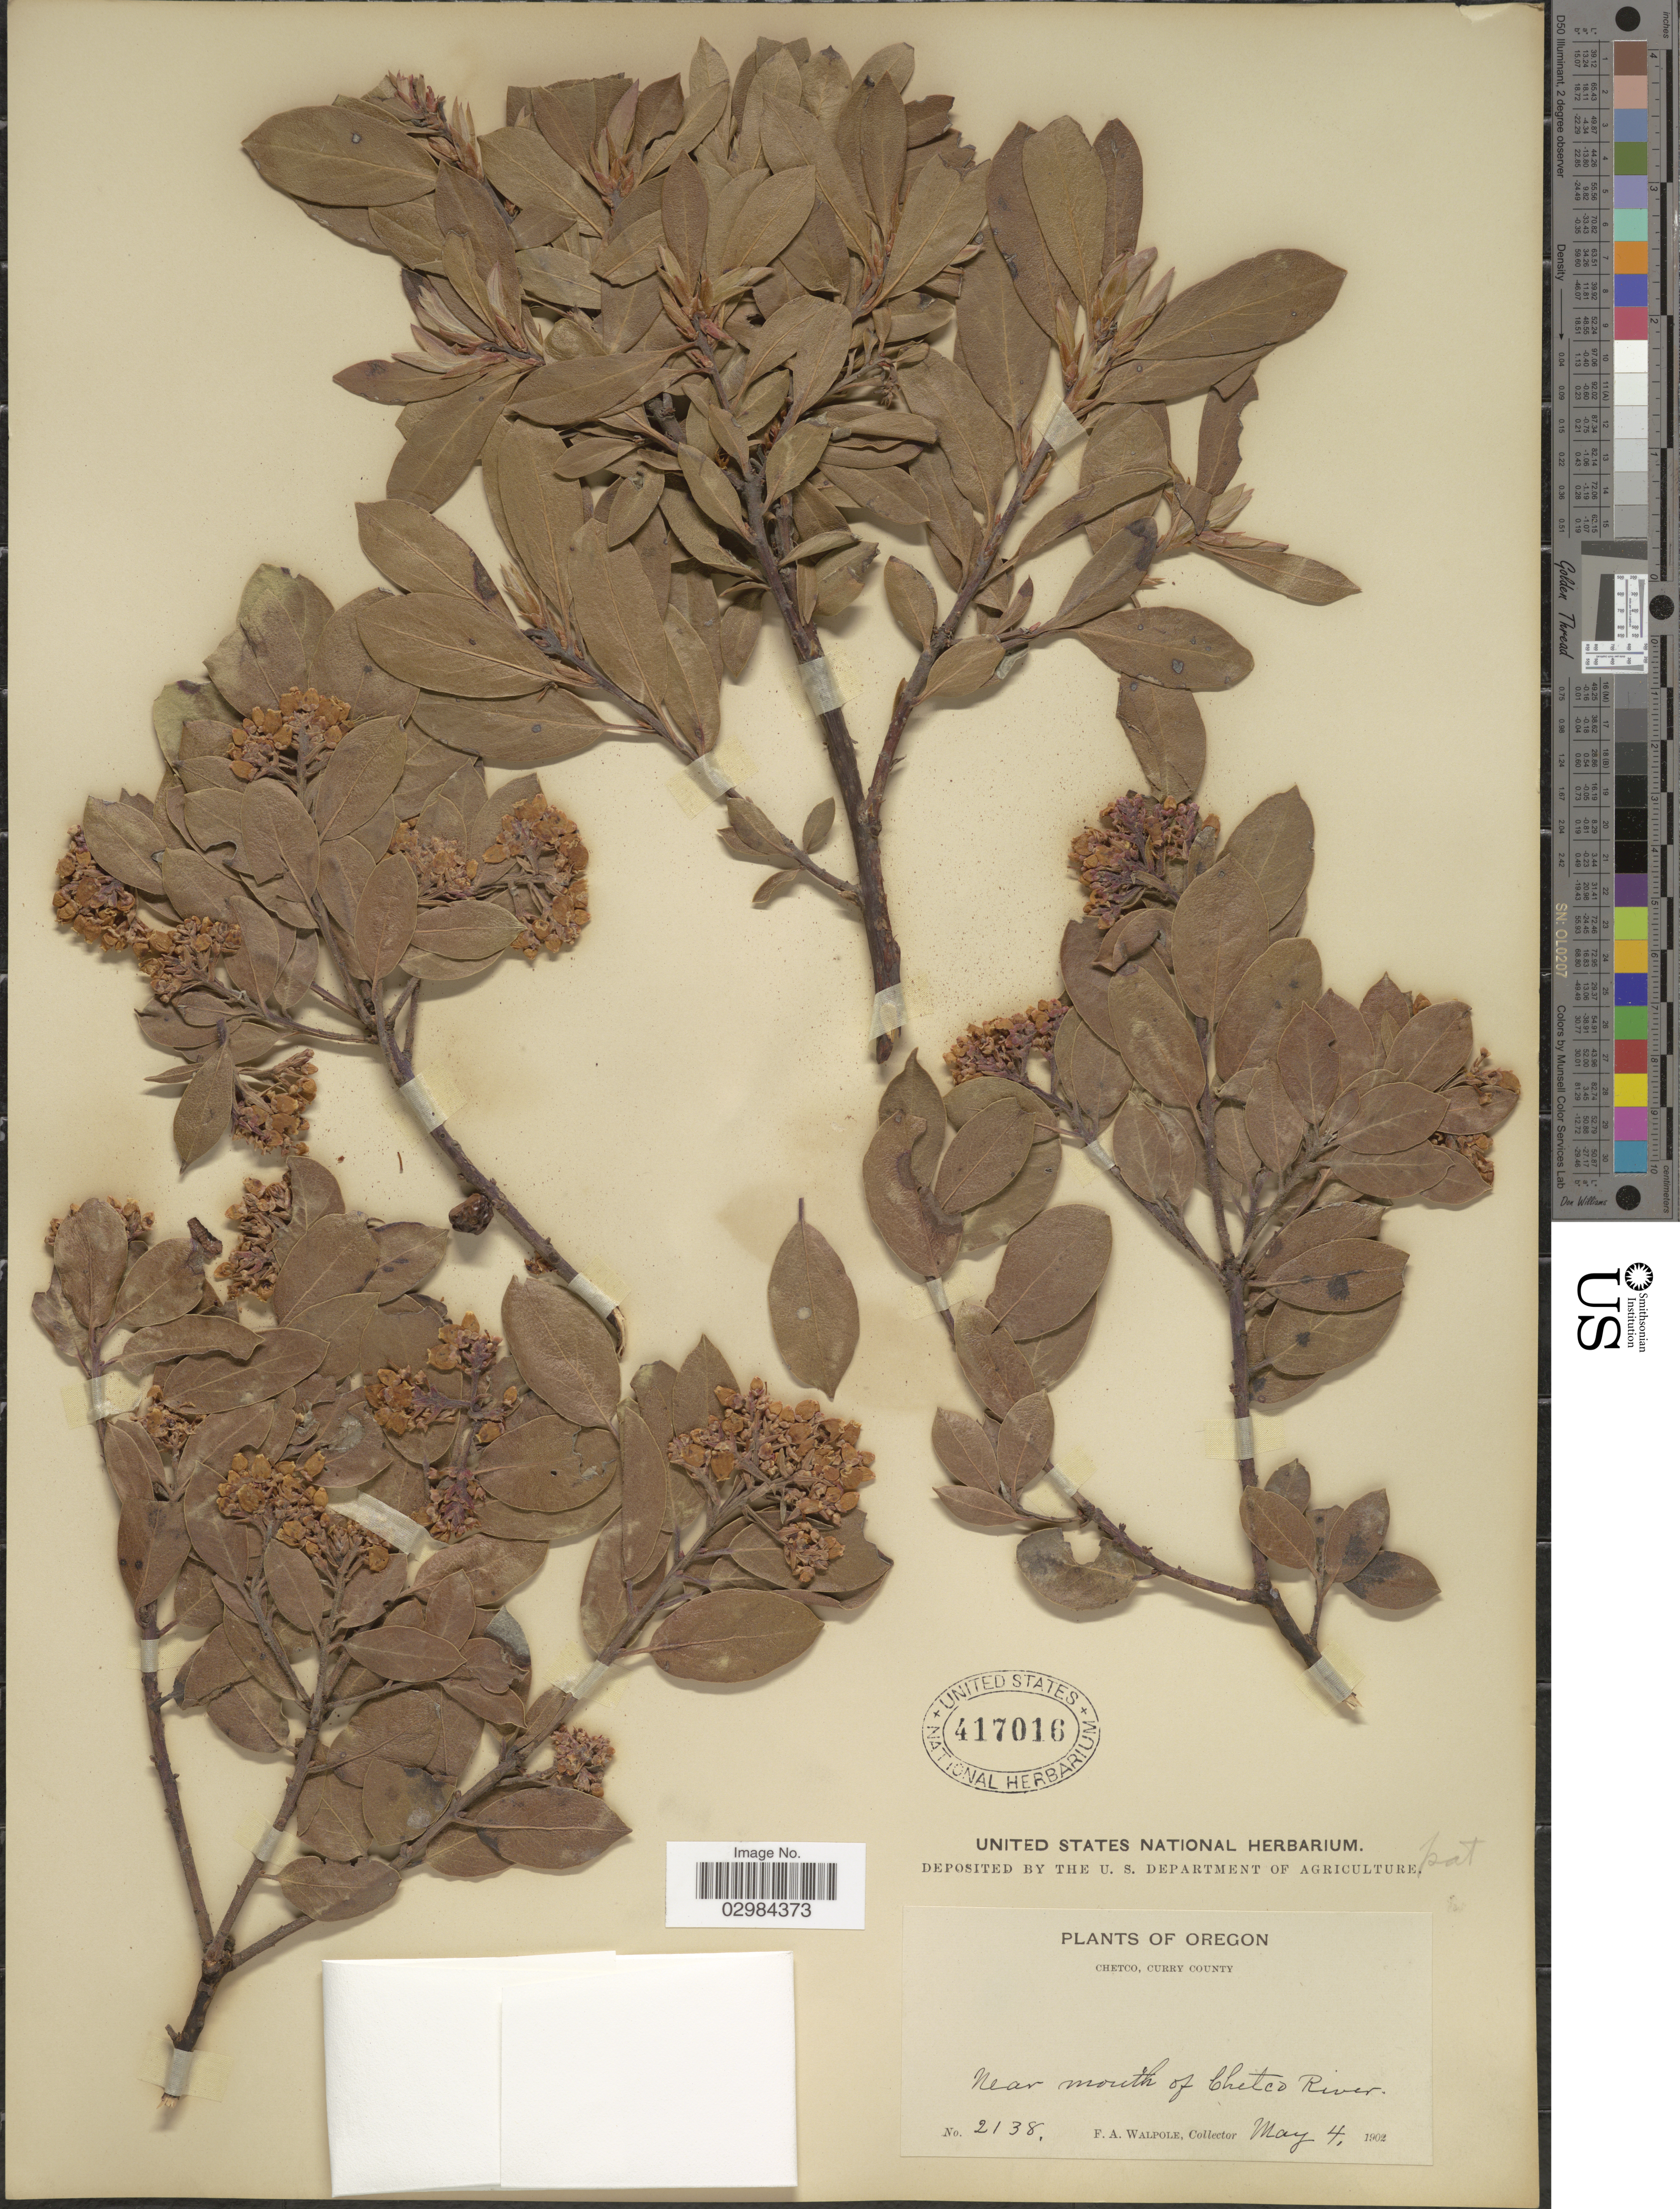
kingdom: Plantae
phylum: Tracheophyta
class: Magnoliopsida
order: Ericales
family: Ericaceae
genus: Arctostaphylos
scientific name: Arctostaphylos patula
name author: Greene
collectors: F. Walpole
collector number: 2138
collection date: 1902-05-04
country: United States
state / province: Oregon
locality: Chetco, Curry County, Near mouth of Chetco River.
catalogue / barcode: US 417016